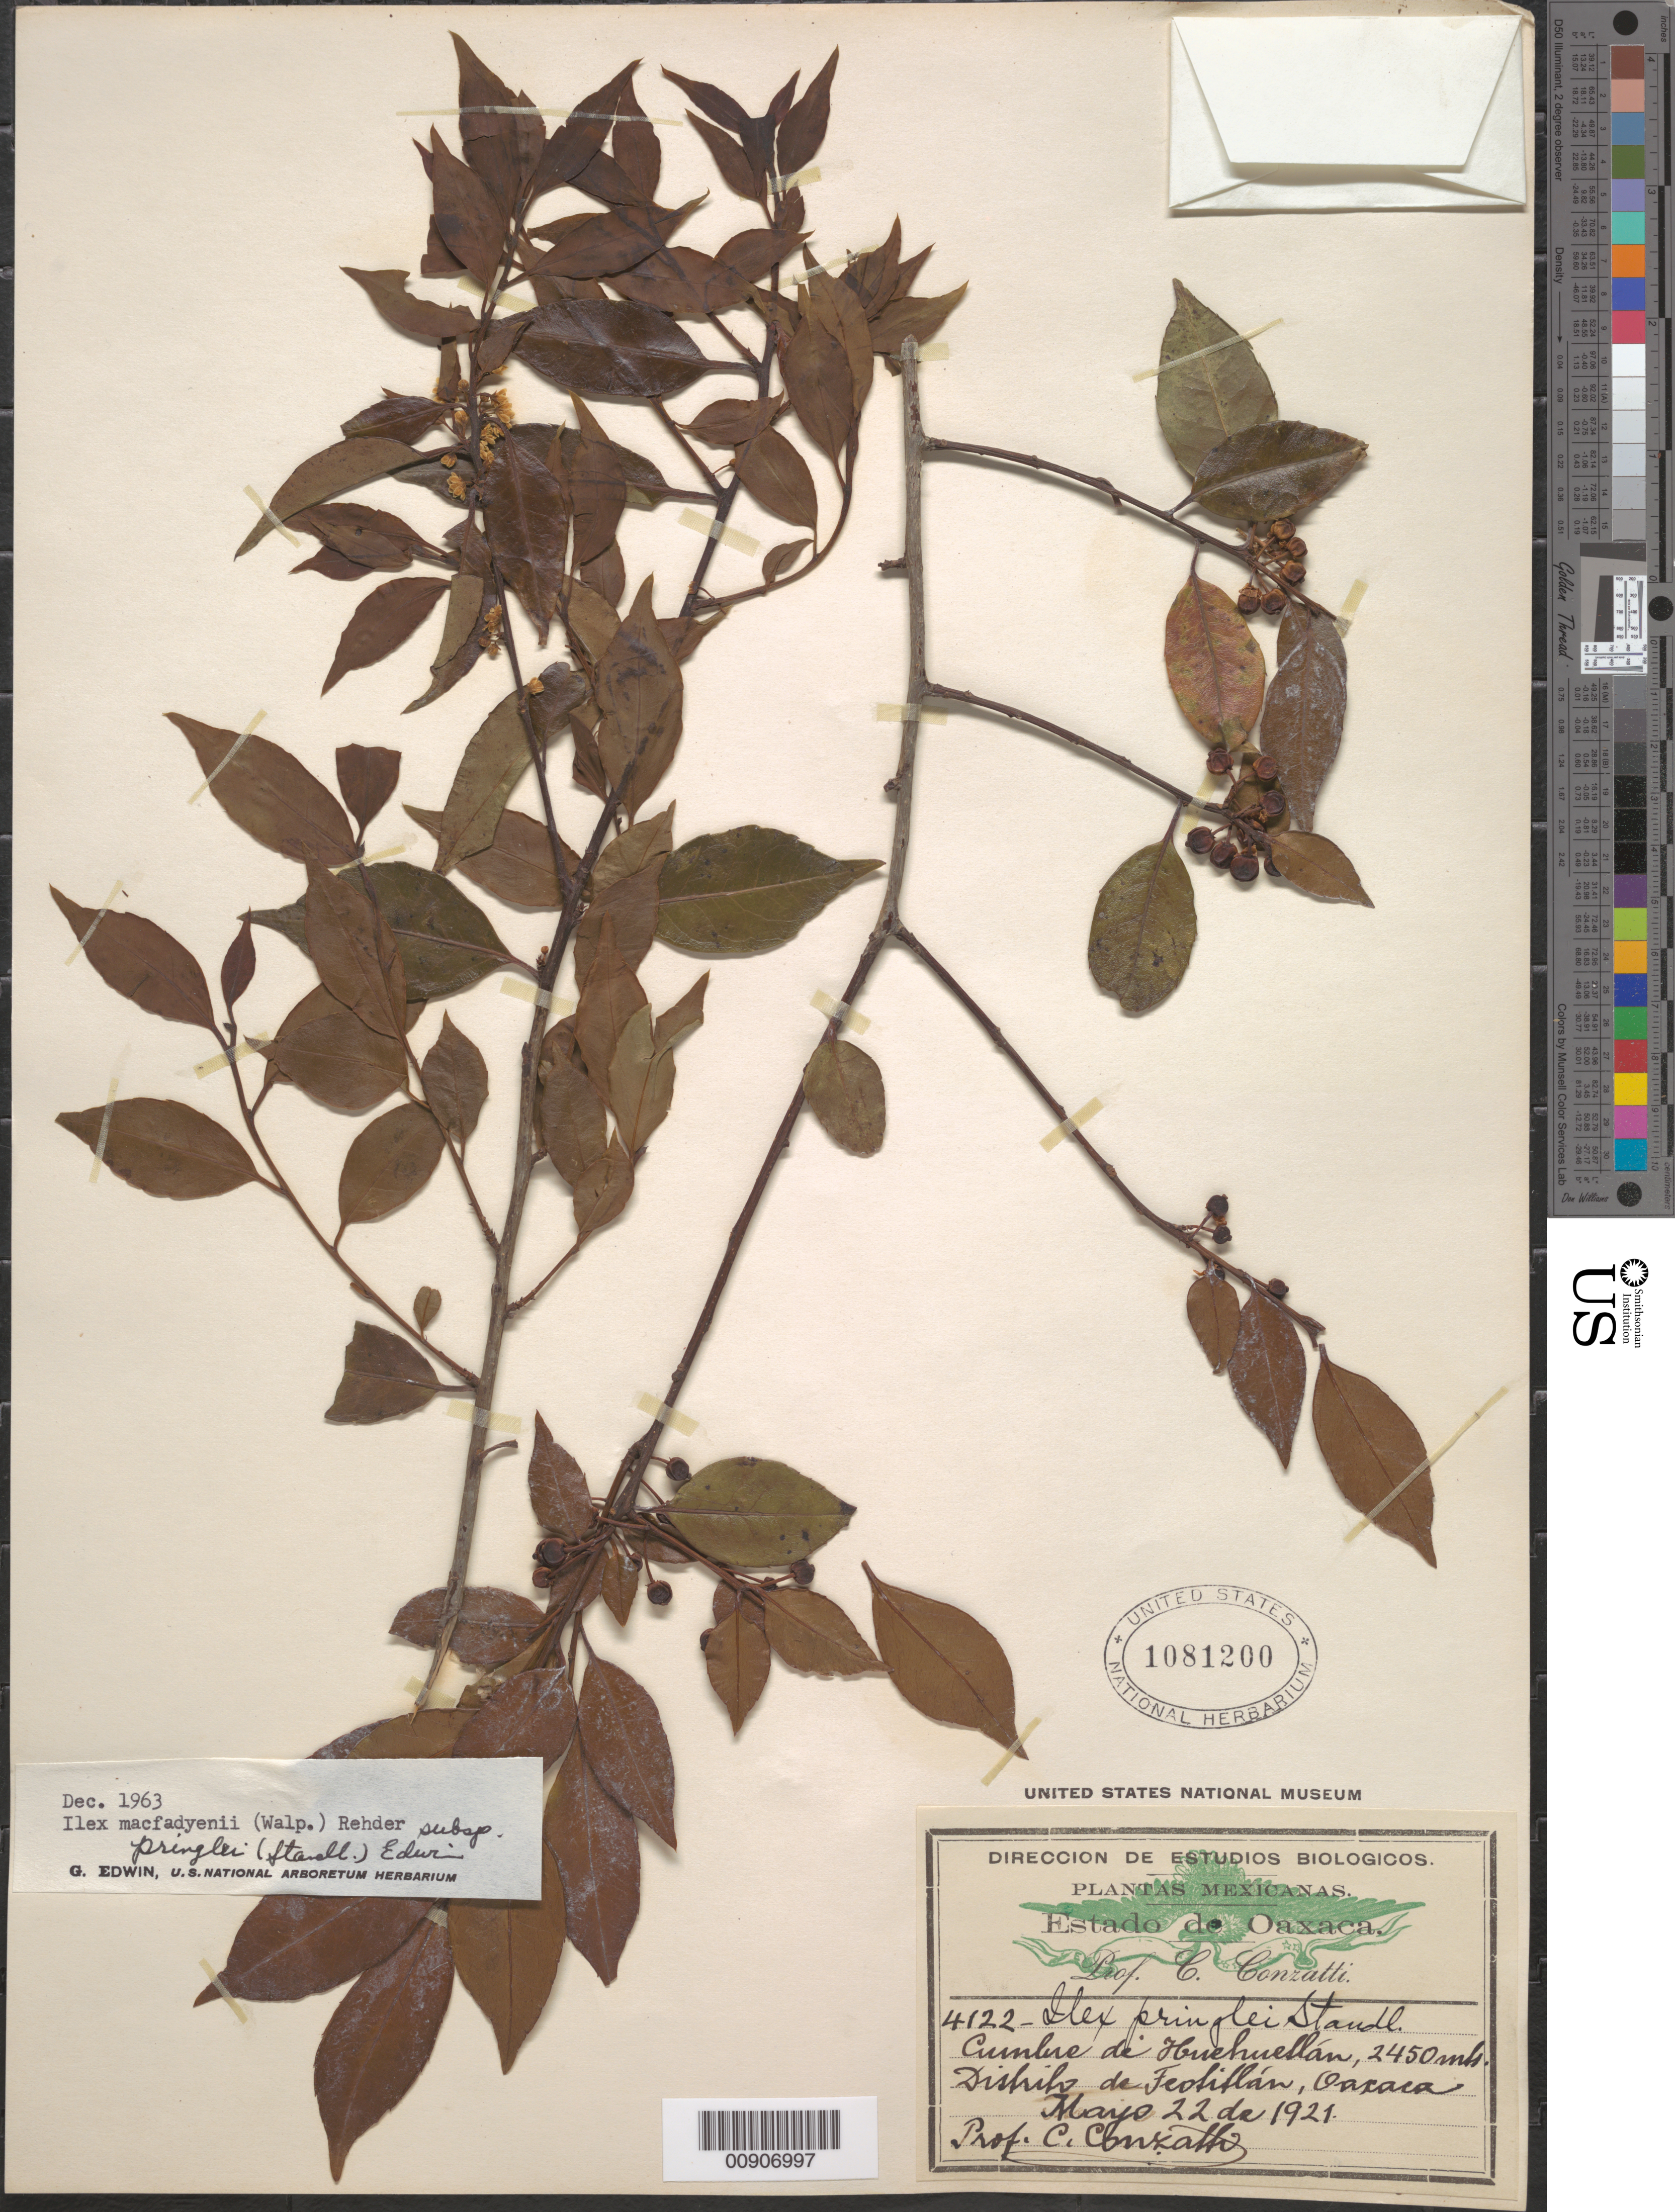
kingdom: Plantae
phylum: Tracheophyta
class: Magnoliopsida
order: Aquifoliales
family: Aquifoliaceae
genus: Ilex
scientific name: Ilex liebmannii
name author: Standl.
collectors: C. Conzatti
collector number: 4122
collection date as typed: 22 May 1921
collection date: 1921-05-22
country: Mexico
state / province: Oaxaca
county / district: Teotitlán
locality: Cumbre de Huchuetlán, Distrito de Teotitlán, Oaxaca.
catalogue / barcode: US 1081200